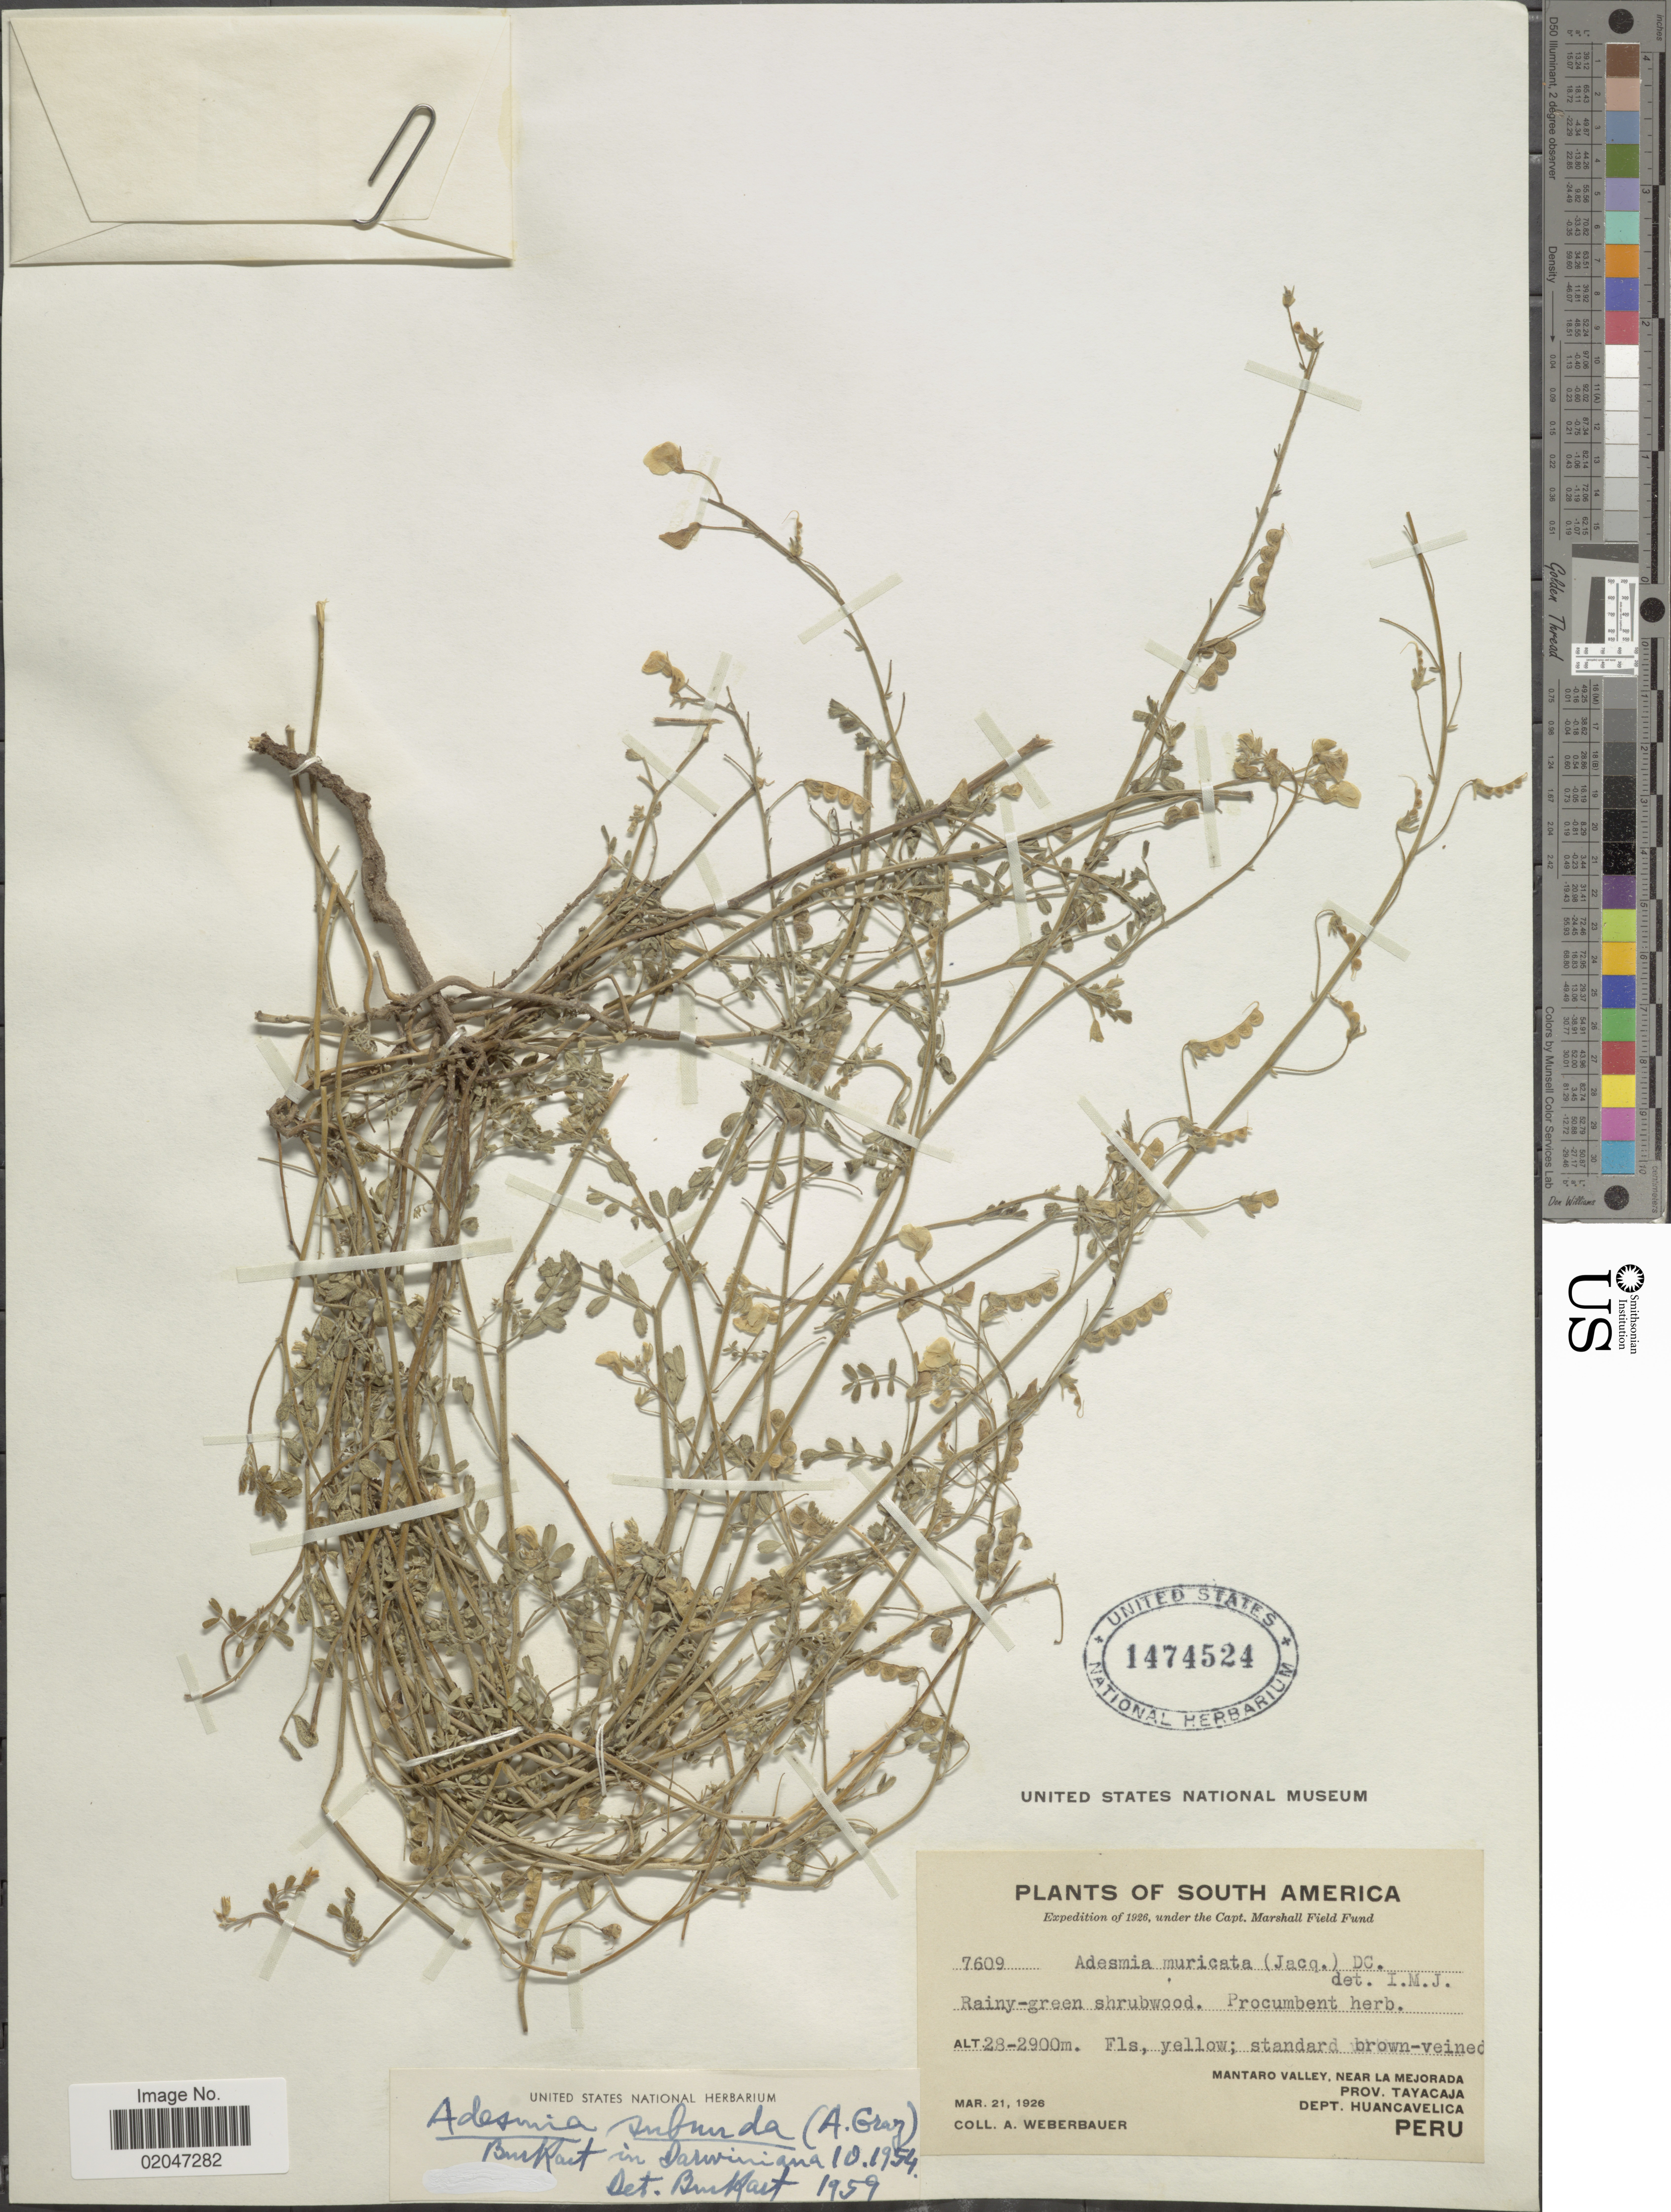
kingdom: Plantae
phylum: Tracheophyta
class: Magnoliopsida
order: Fabales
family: Fabaceae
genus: Adesmia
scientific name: Adesmia subnuda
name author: (A. Gray) Burkart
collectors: A. Weberbauer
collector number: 7609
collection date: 1926-03-21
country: Peru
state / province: Huancavelica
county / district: Tayacaja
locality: Mantaro Valley, near La Mejorada, Prov. Tayacaja, Dept Huancavelica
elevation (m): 2800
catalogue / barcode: US 1474524